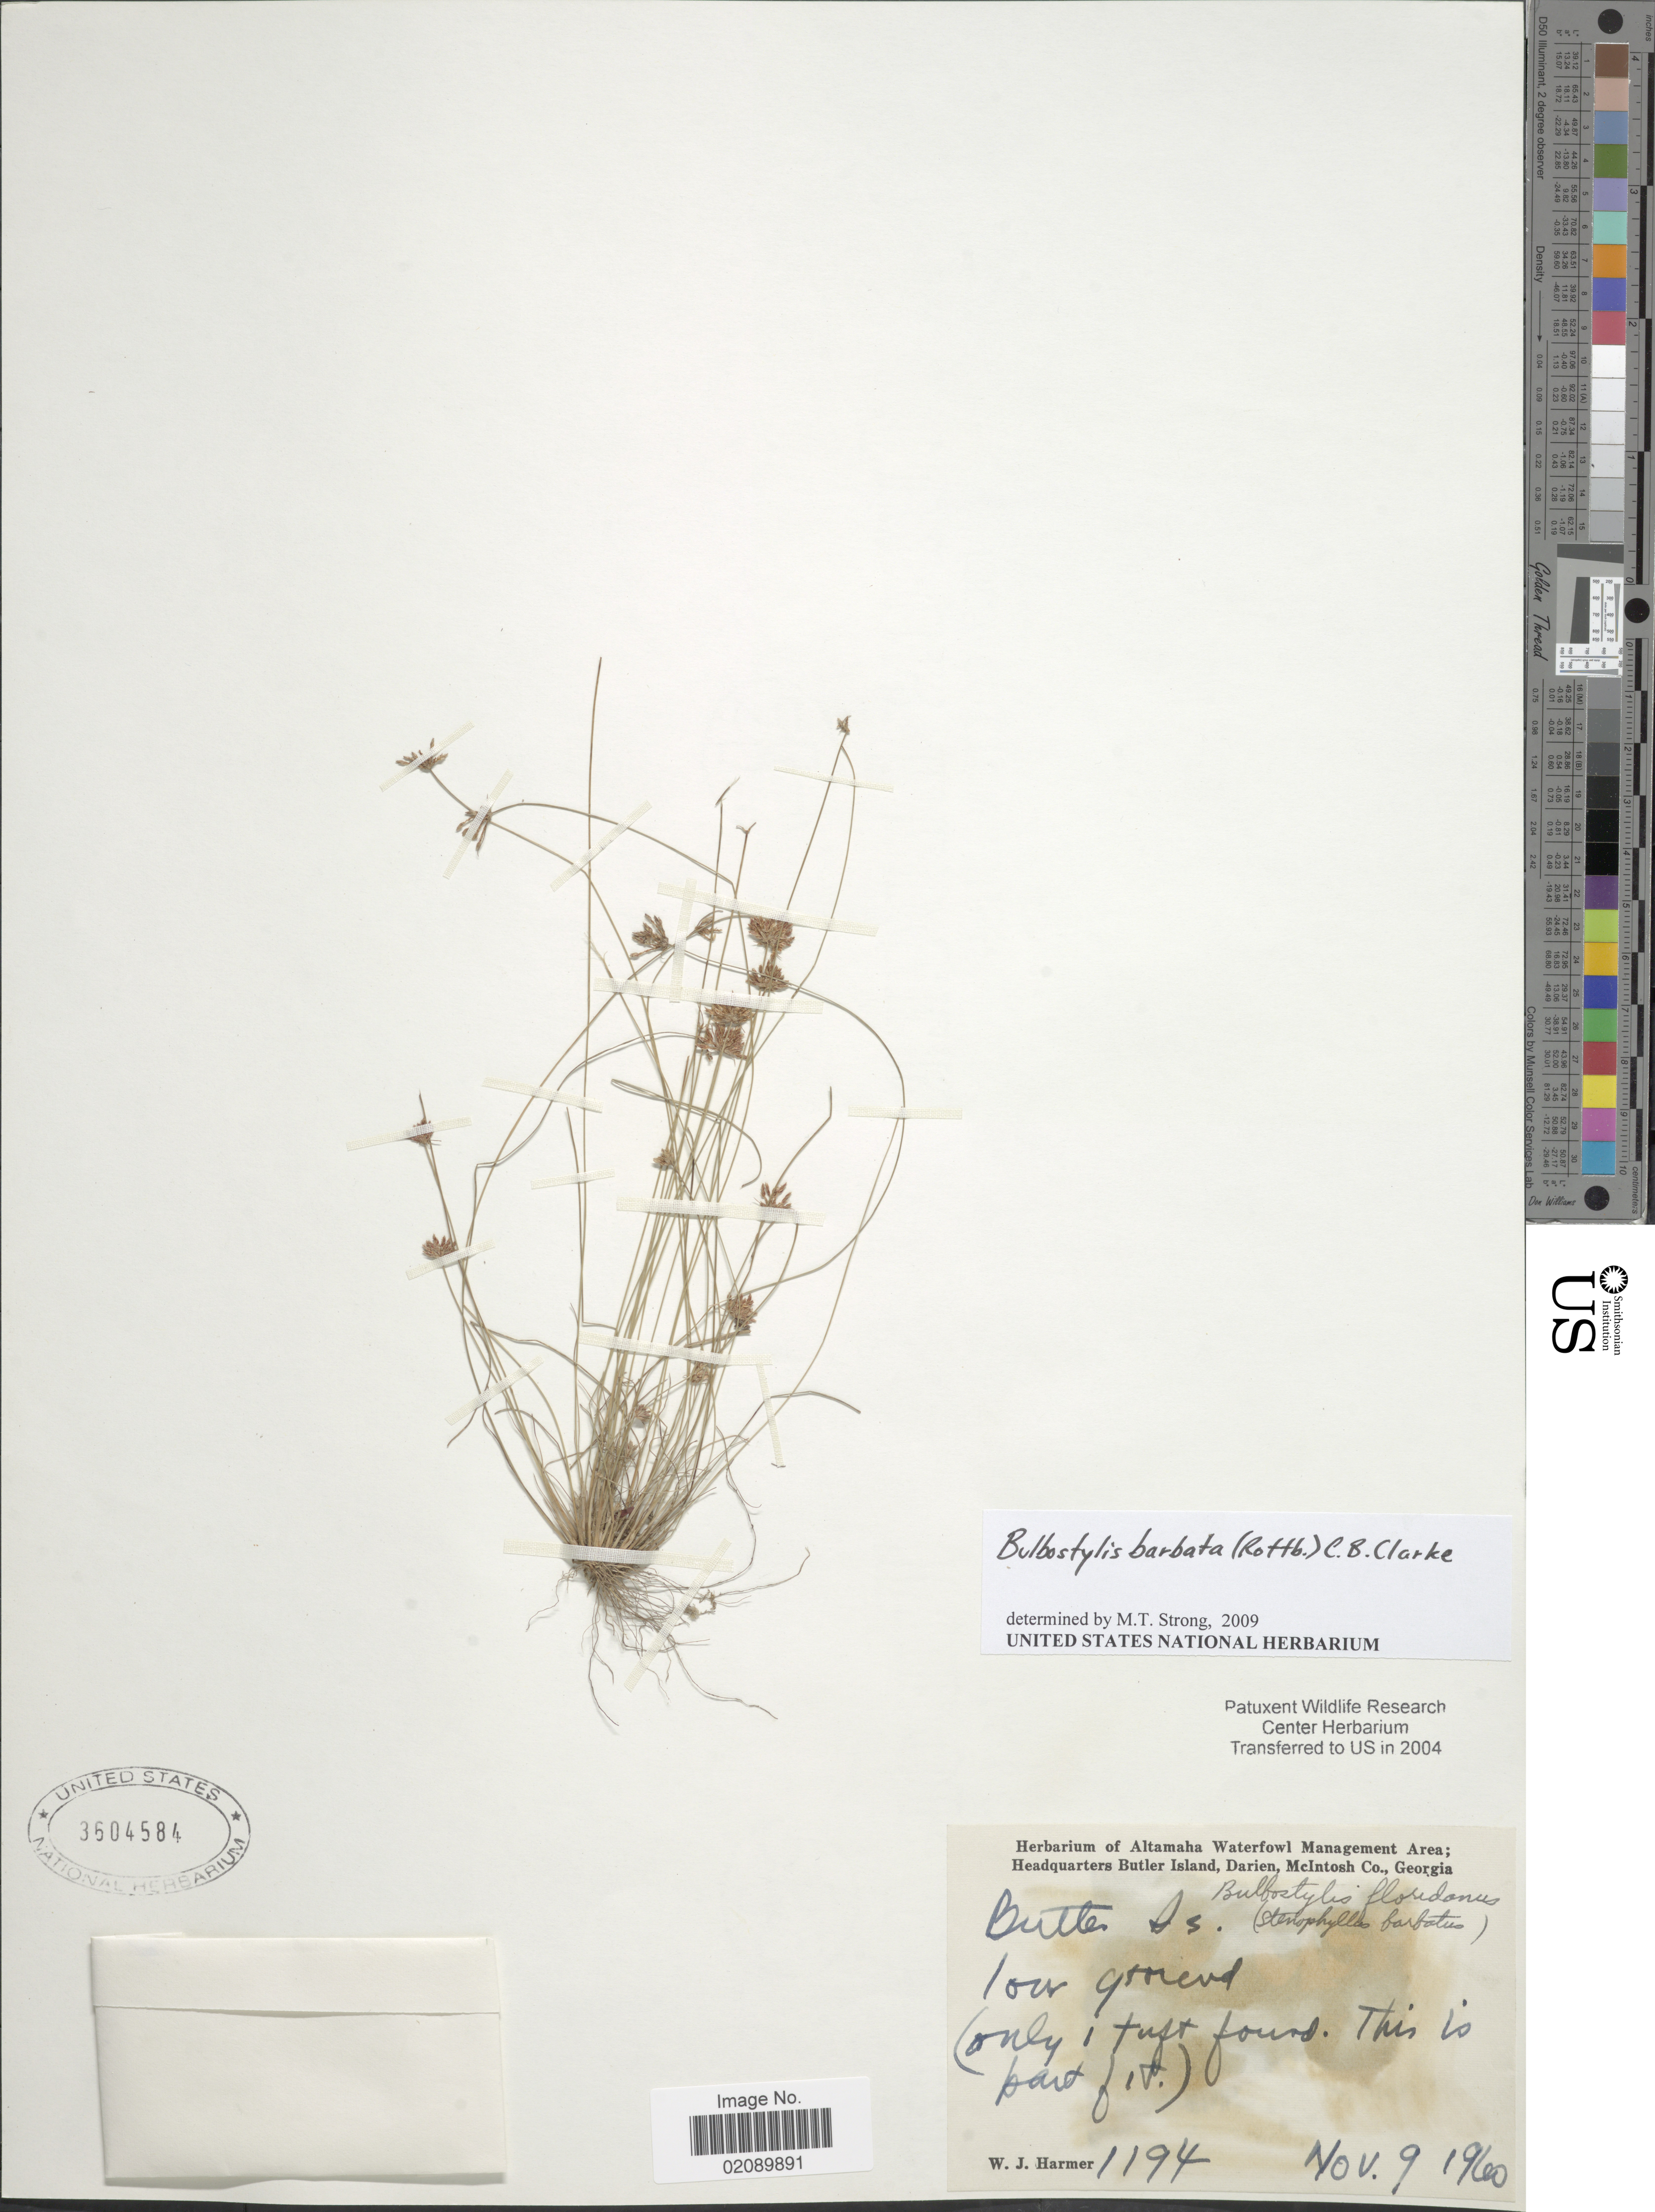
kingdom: Plantae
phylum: Tracheophyta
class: Liliopsida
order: Poales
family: Cyperaceae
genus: Bulbostylis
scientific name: Bulbostylis barbata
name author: (Rottb.) C.B. Clarke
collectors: W. Harmer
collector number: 1194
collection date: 1960-11-09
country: United States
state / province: Georgia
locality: Headquarters Butler Island, Darien, McIntosh Co.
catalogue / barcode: US 3604584